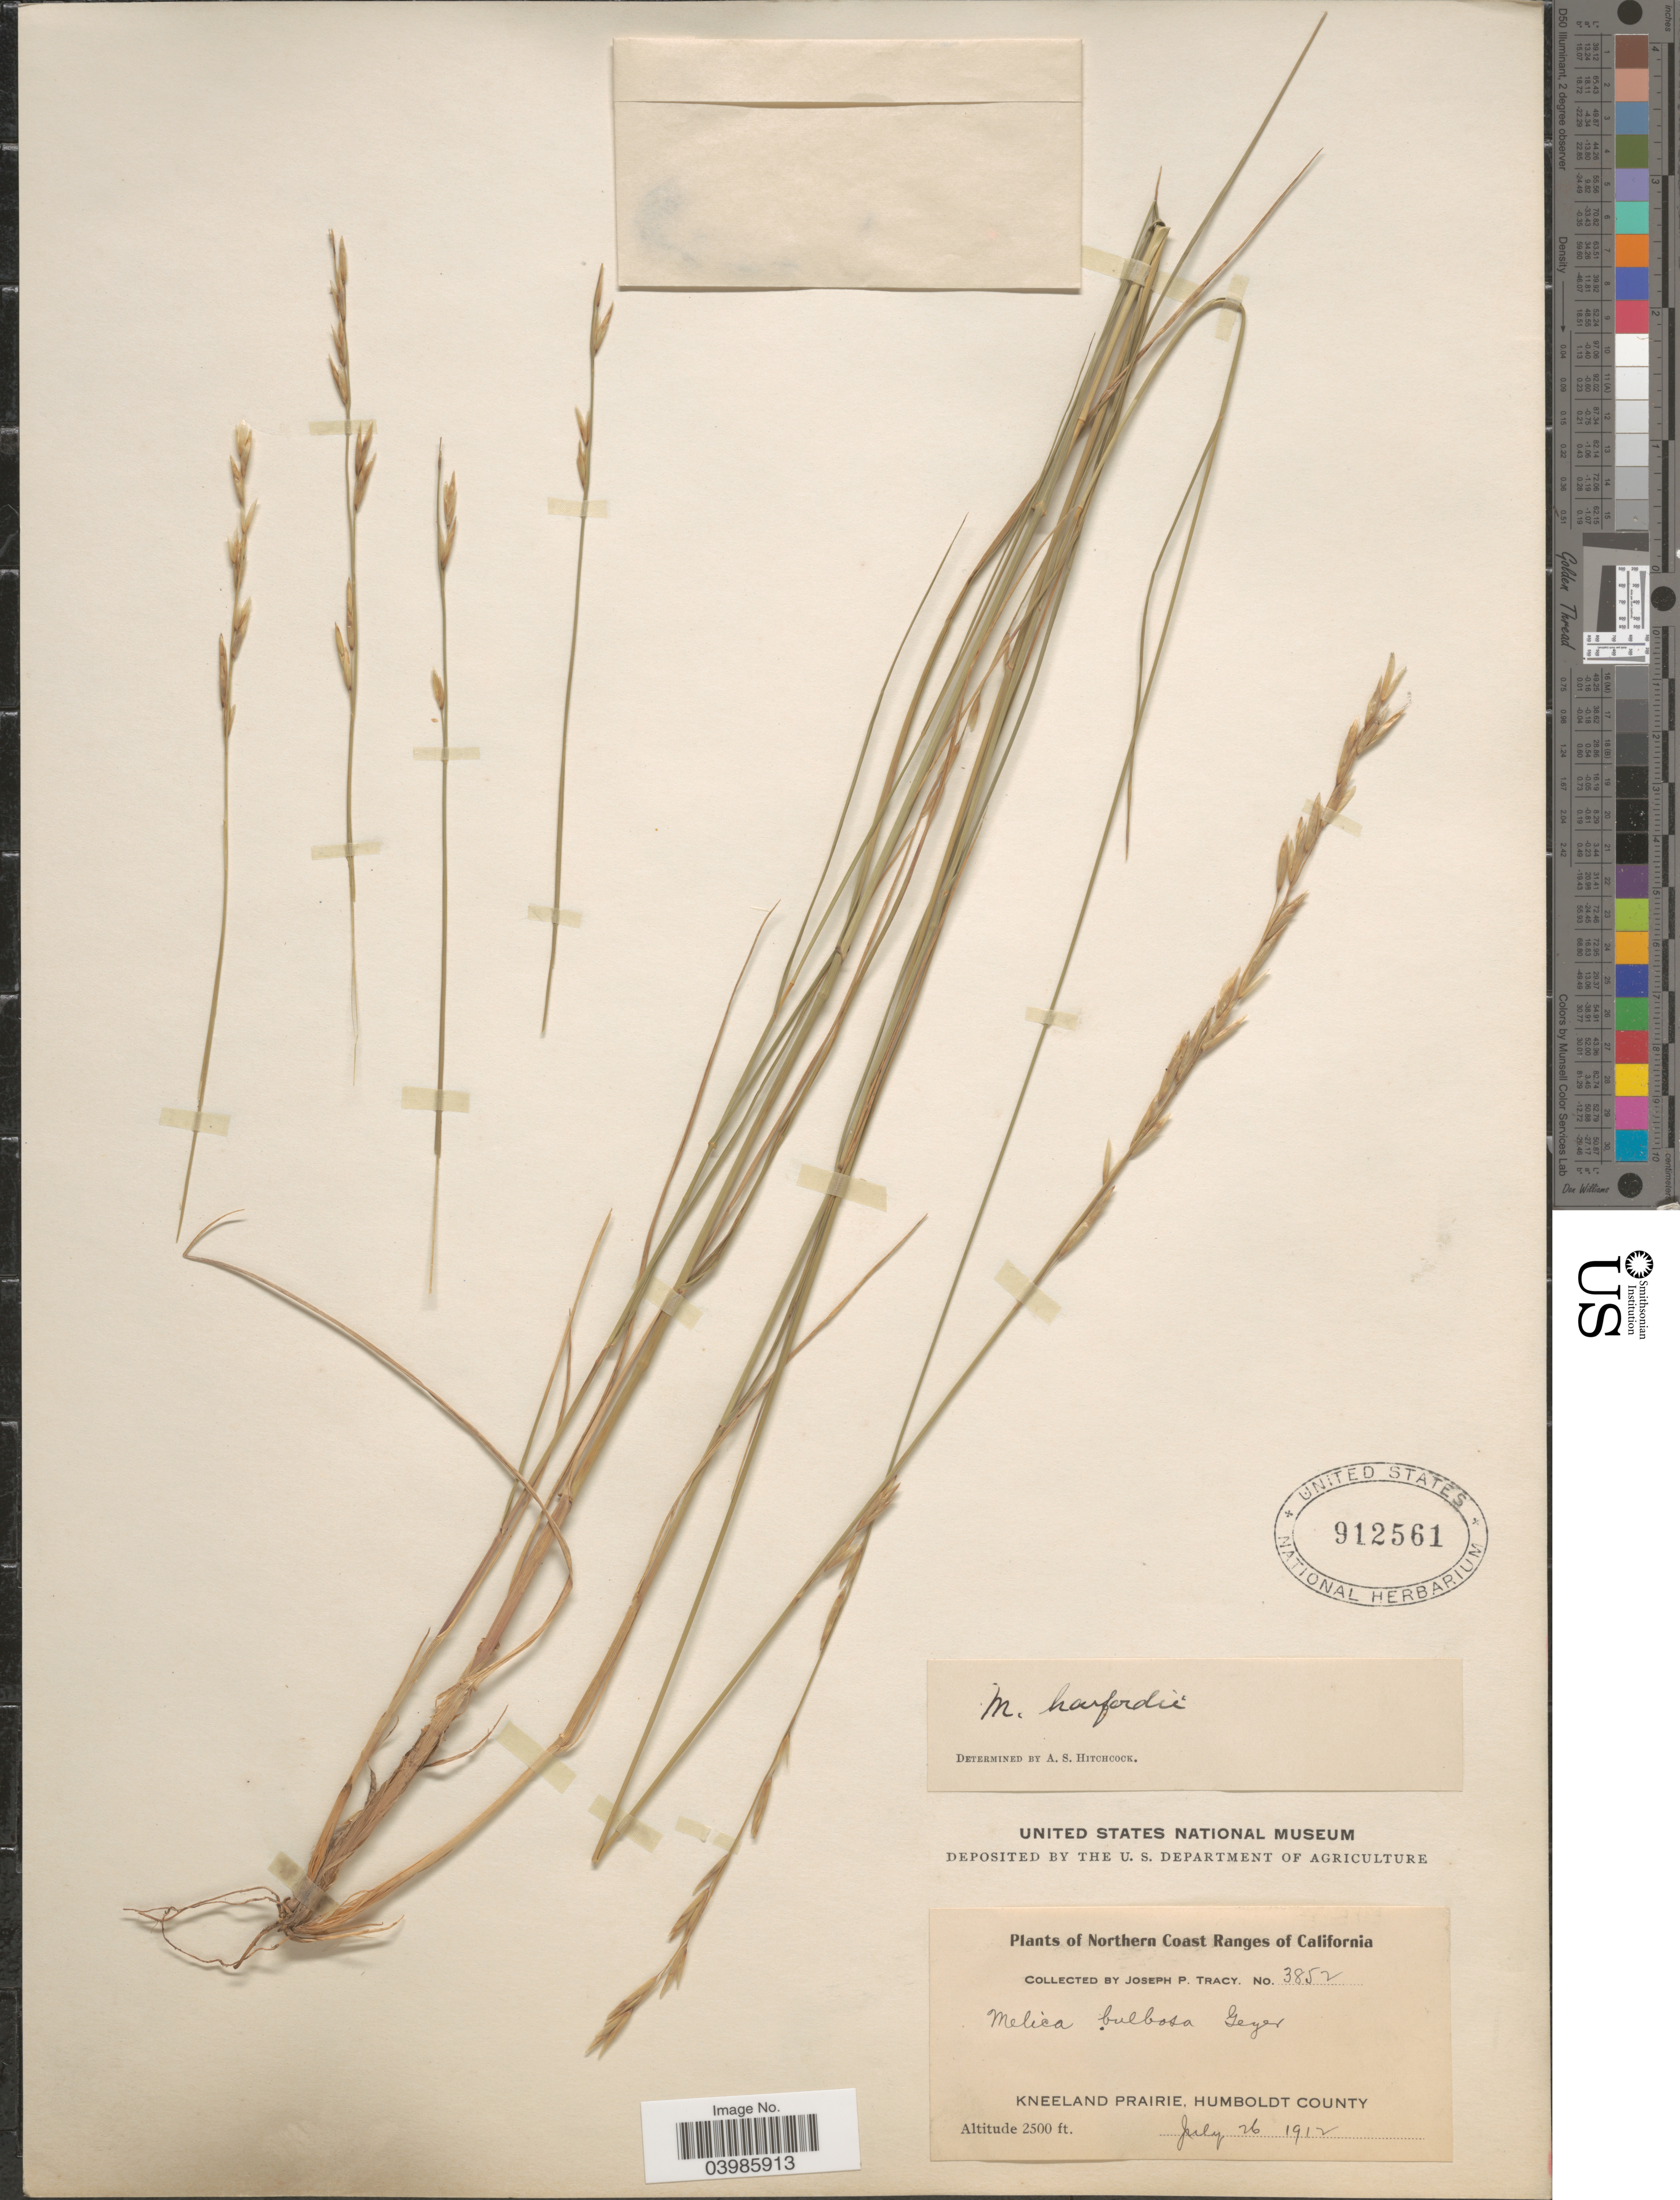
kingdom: Plantae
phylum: Tracheophyta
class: Liliopsida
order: Poales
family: Poaceae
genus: Melica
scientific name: Melica harfordii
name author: Bol.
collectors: J. Tracy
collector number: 3852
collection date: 1912-07-26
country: United States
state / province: California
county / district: Humboldt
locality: Northern Coast Ranges of California. Kneeland Prairie, Humboldt County.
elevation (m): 762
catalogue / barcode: US 912561